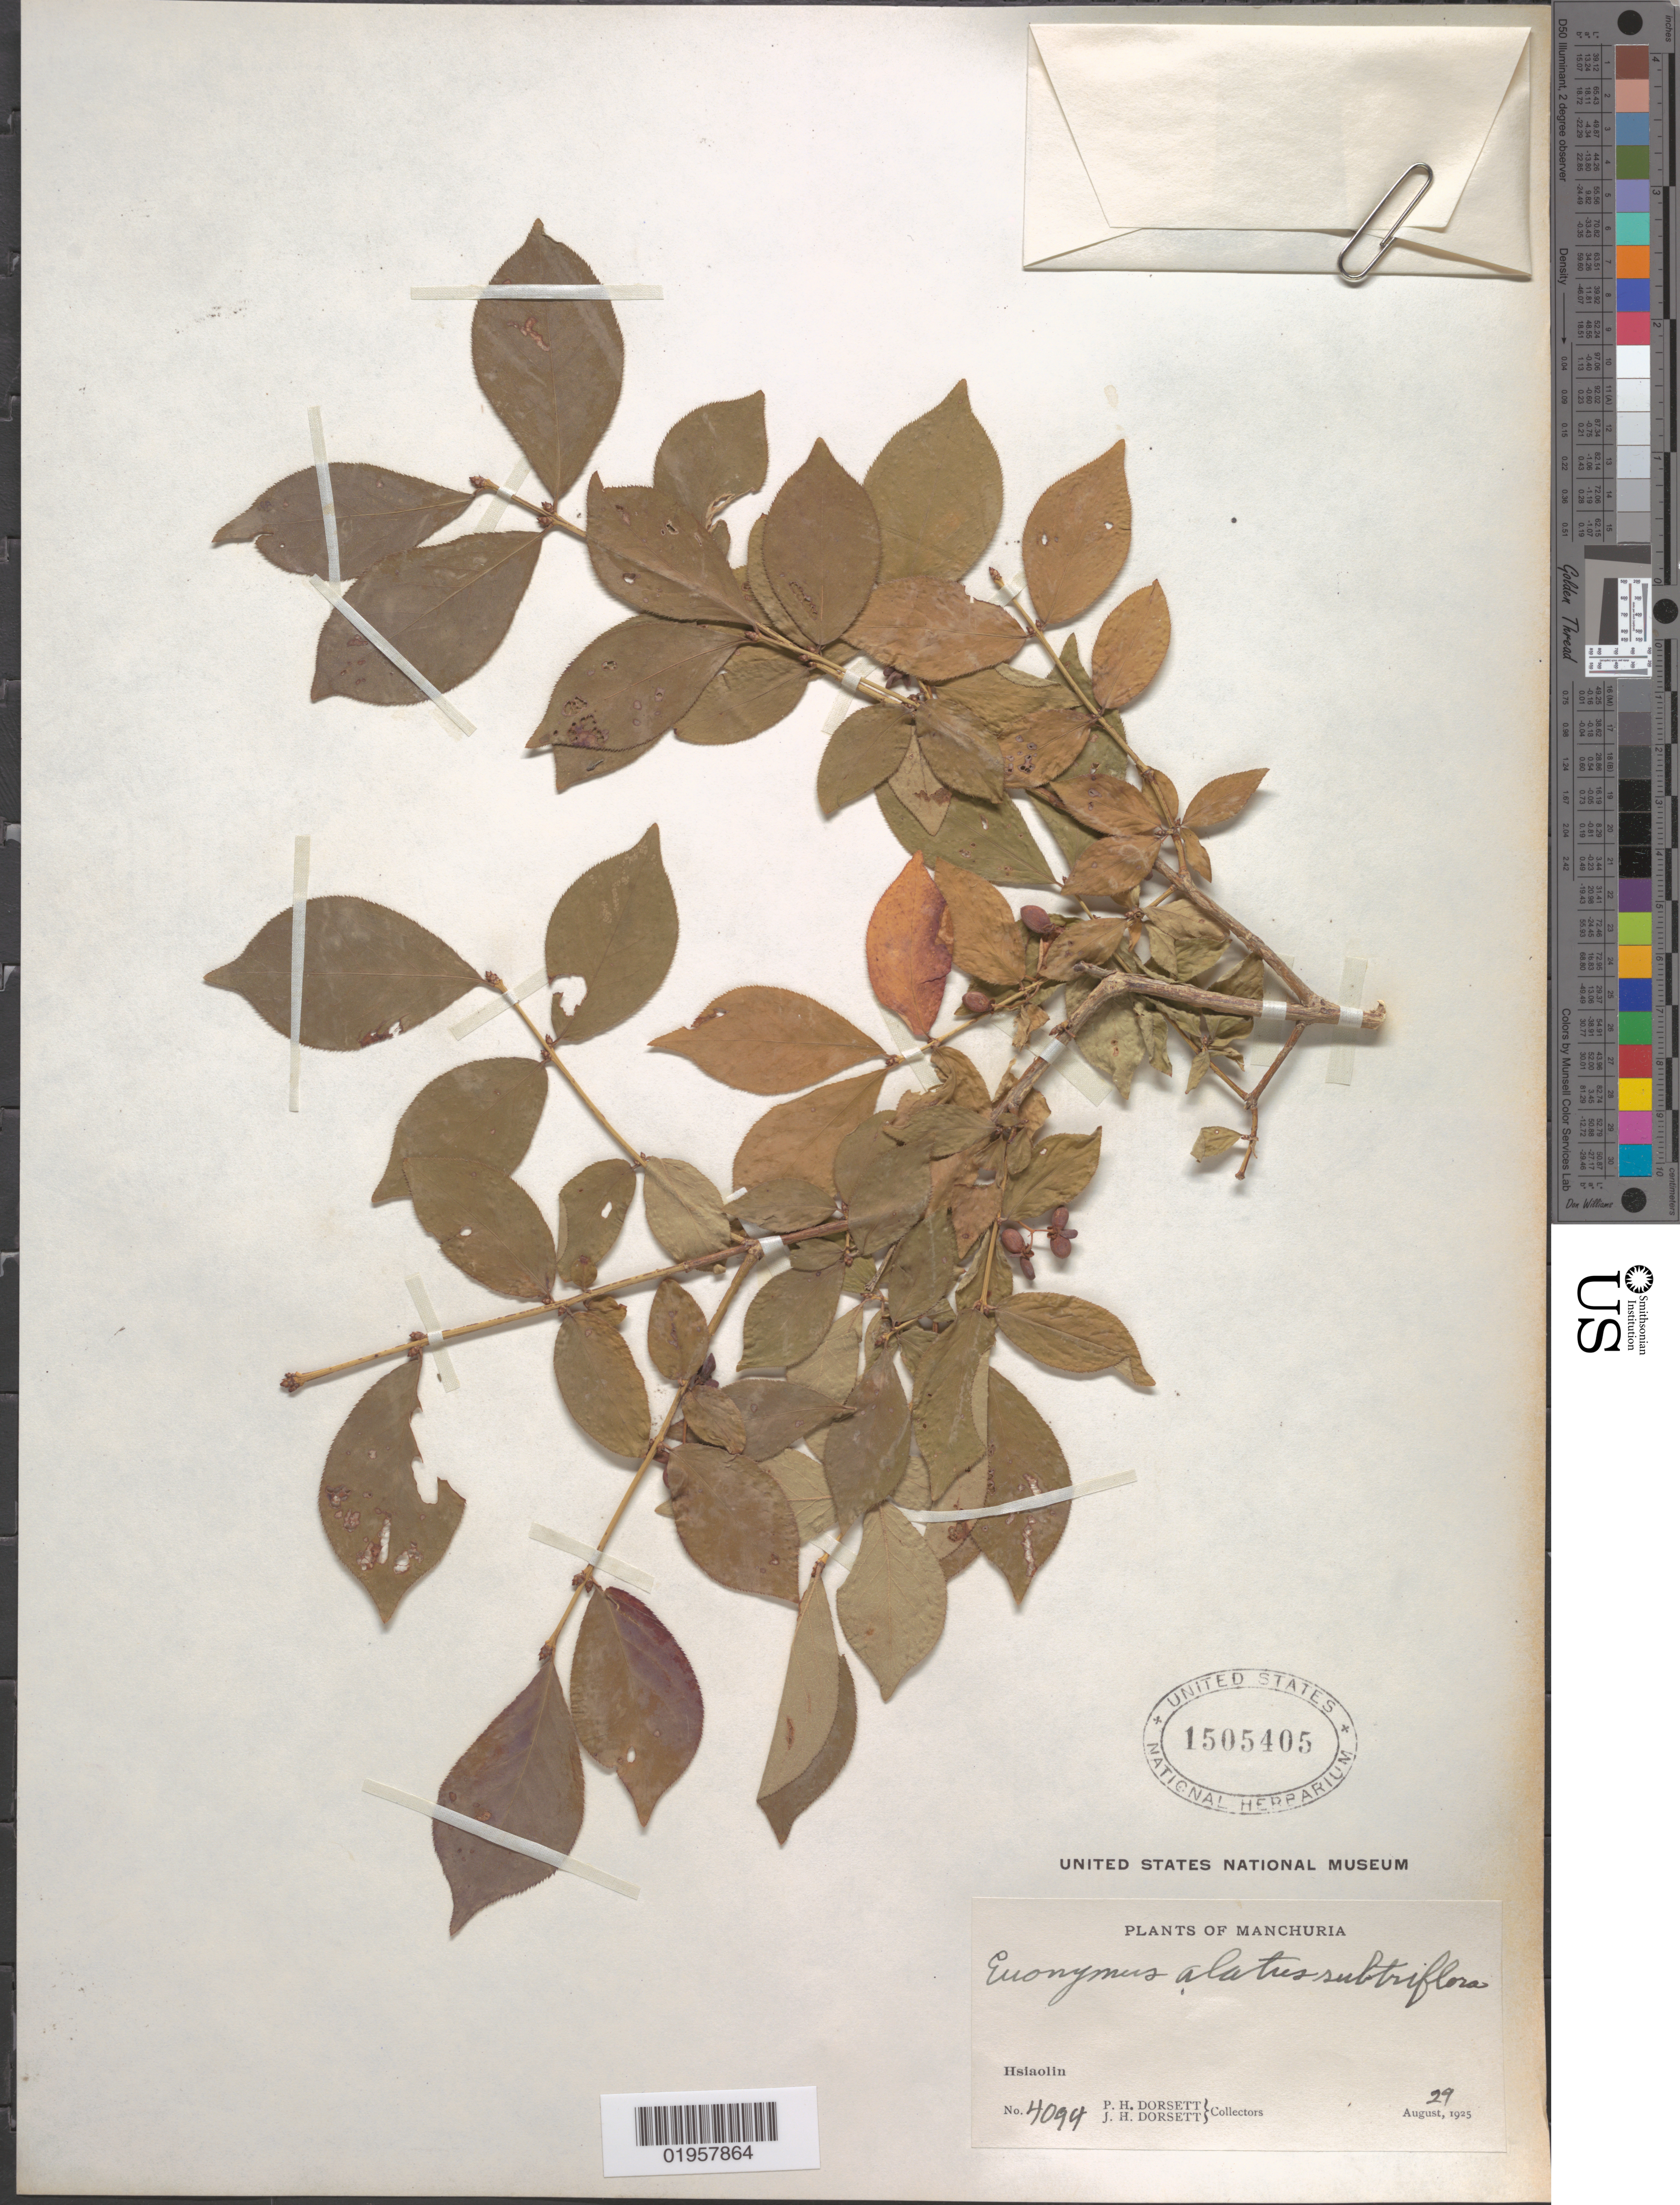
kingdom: Plantae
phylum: Tracheophyta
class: Magnoliopsida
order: Celastrales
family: Celastraceae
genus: Euonymus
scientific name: Euonymus alatus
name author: (Thunb.) Siebold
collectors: P. H. Dorsett & J. Dorsett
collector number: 4094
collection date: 1925-08-29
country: China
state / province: Manchuria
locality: Hsiaolin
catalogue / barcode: US 1505405